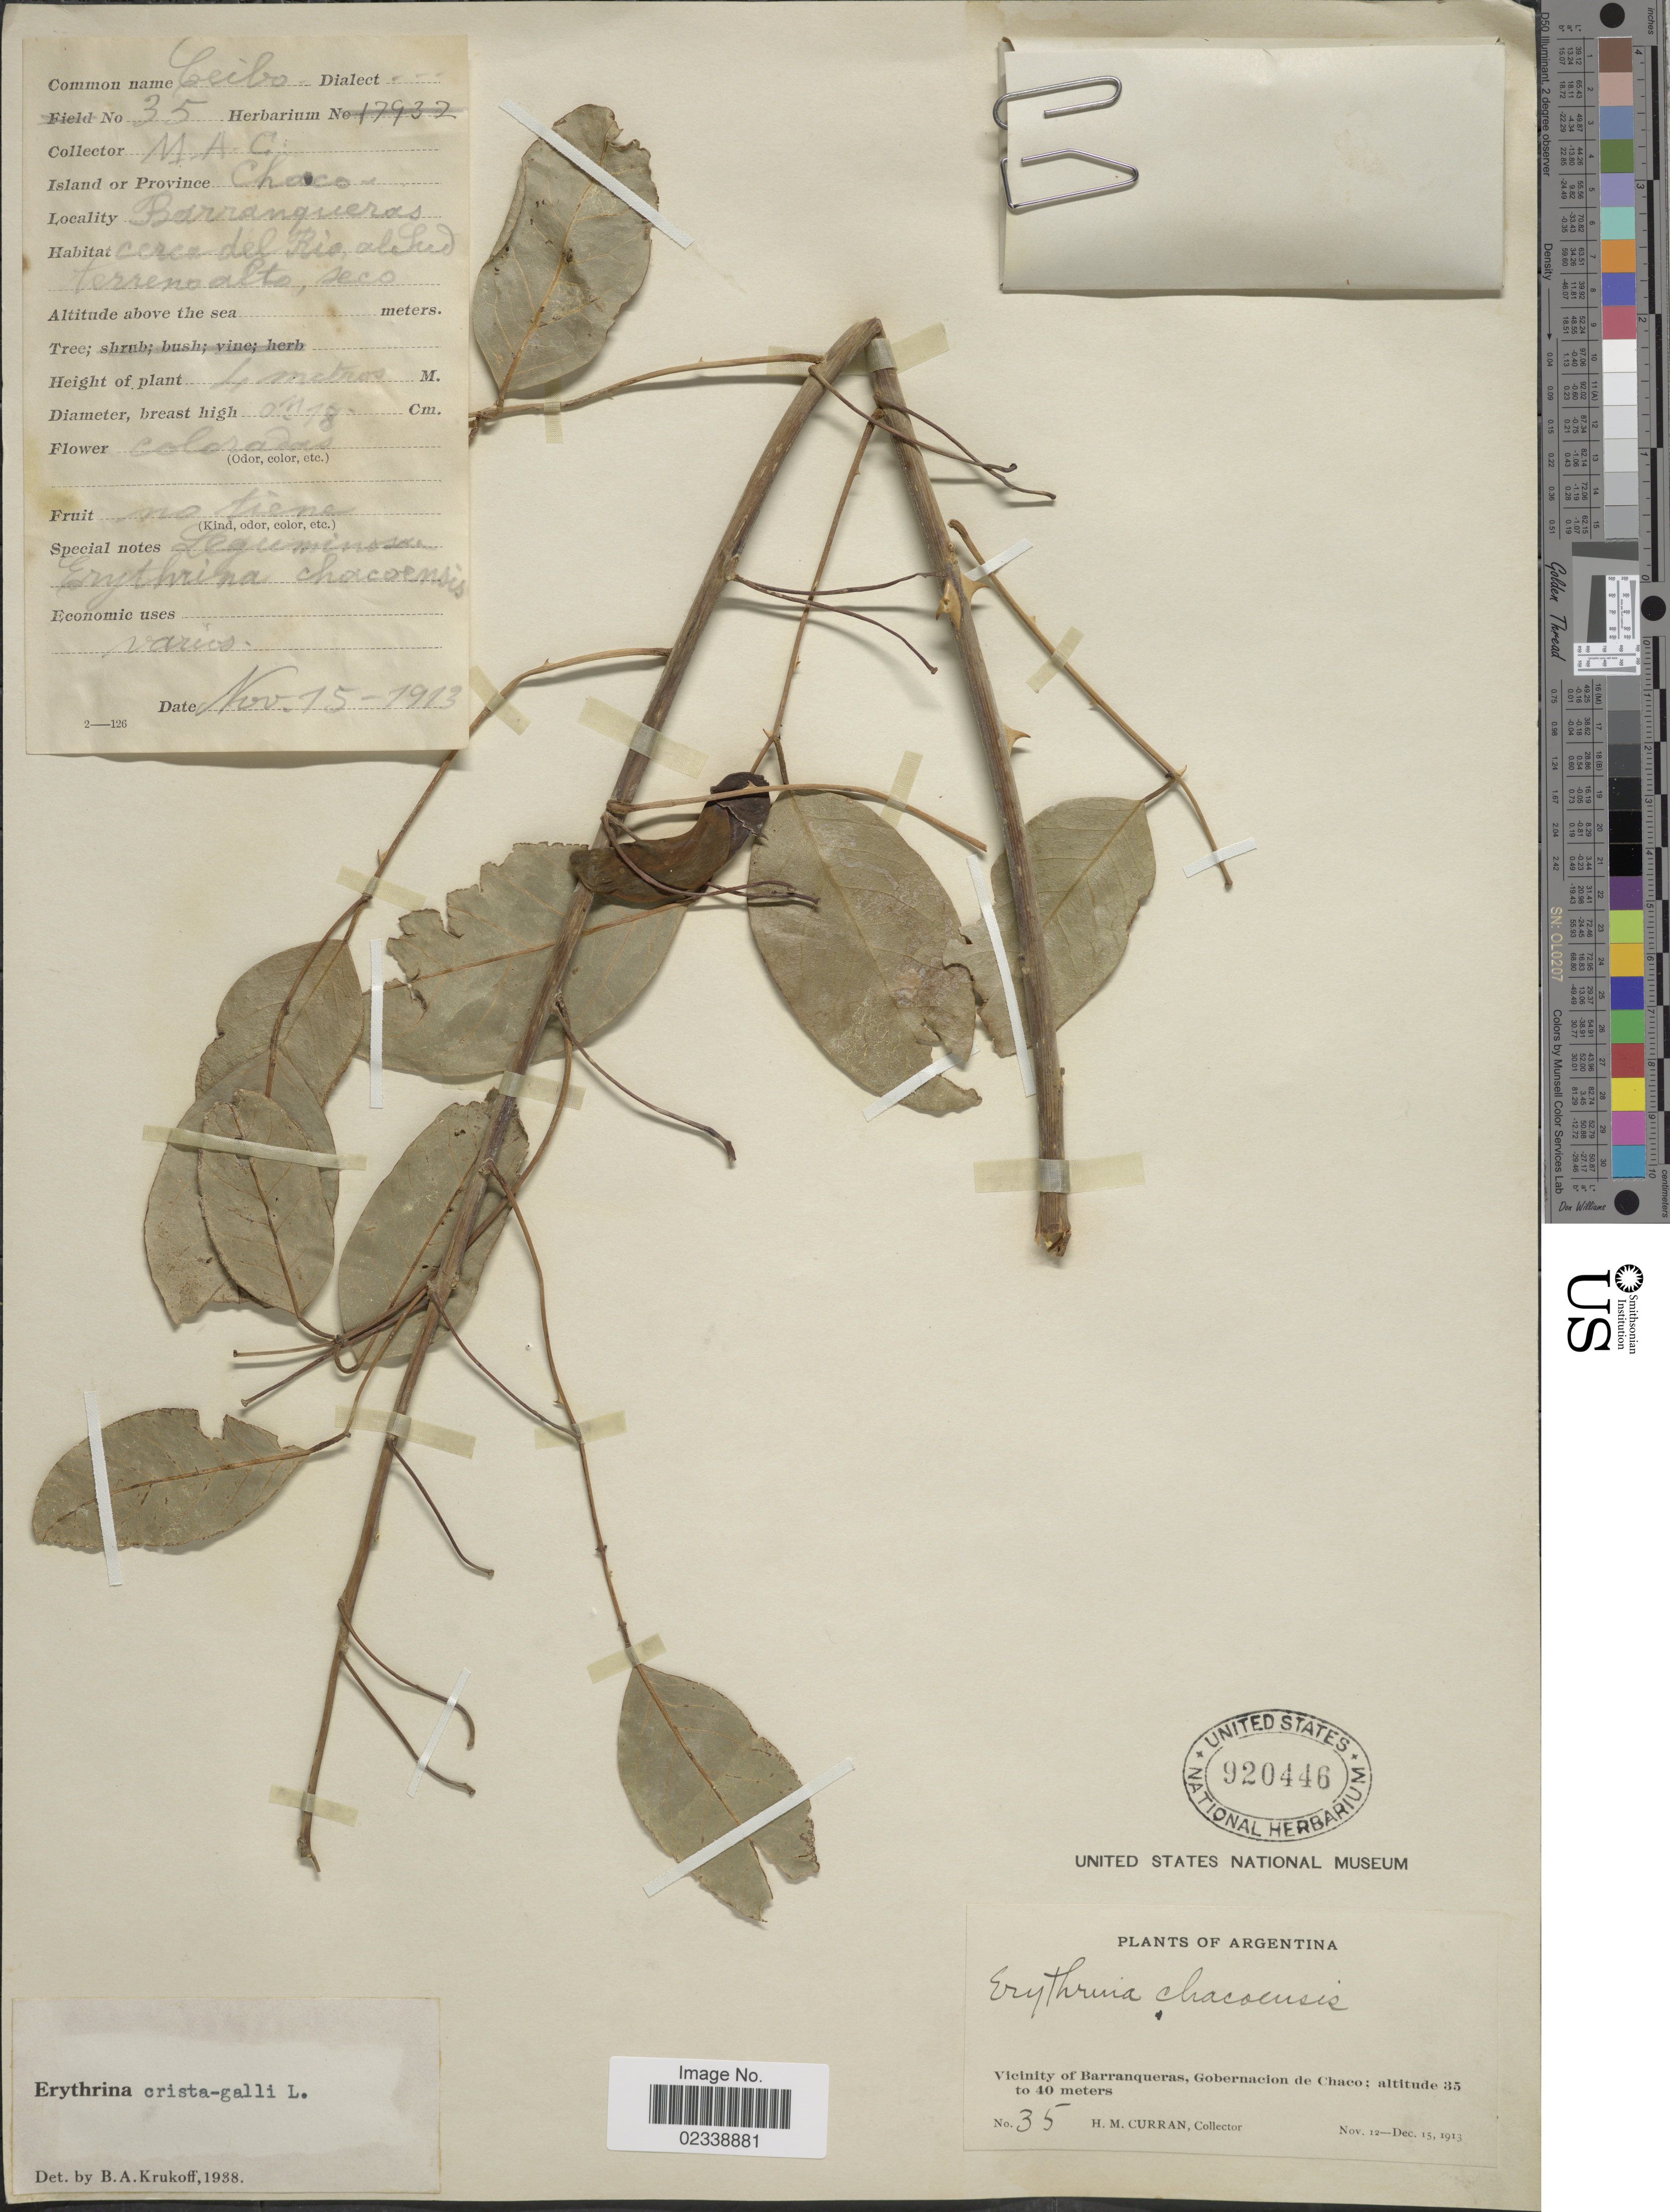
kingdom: Plantae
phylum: Tracheophyta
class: Magnoliopsida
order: Fabales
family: Fabaceae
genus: Erythrina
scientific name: Erythrina crista-galli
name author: L.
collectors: M. A. C. & H. M. Curran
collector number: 35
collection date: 1913-11-15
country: Argentina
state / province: Chaco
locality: Barranqueras cerca del Rio al Sud terreno alto, seco., Gobernacion de Chaco.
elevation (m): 35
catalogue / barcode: US 920446